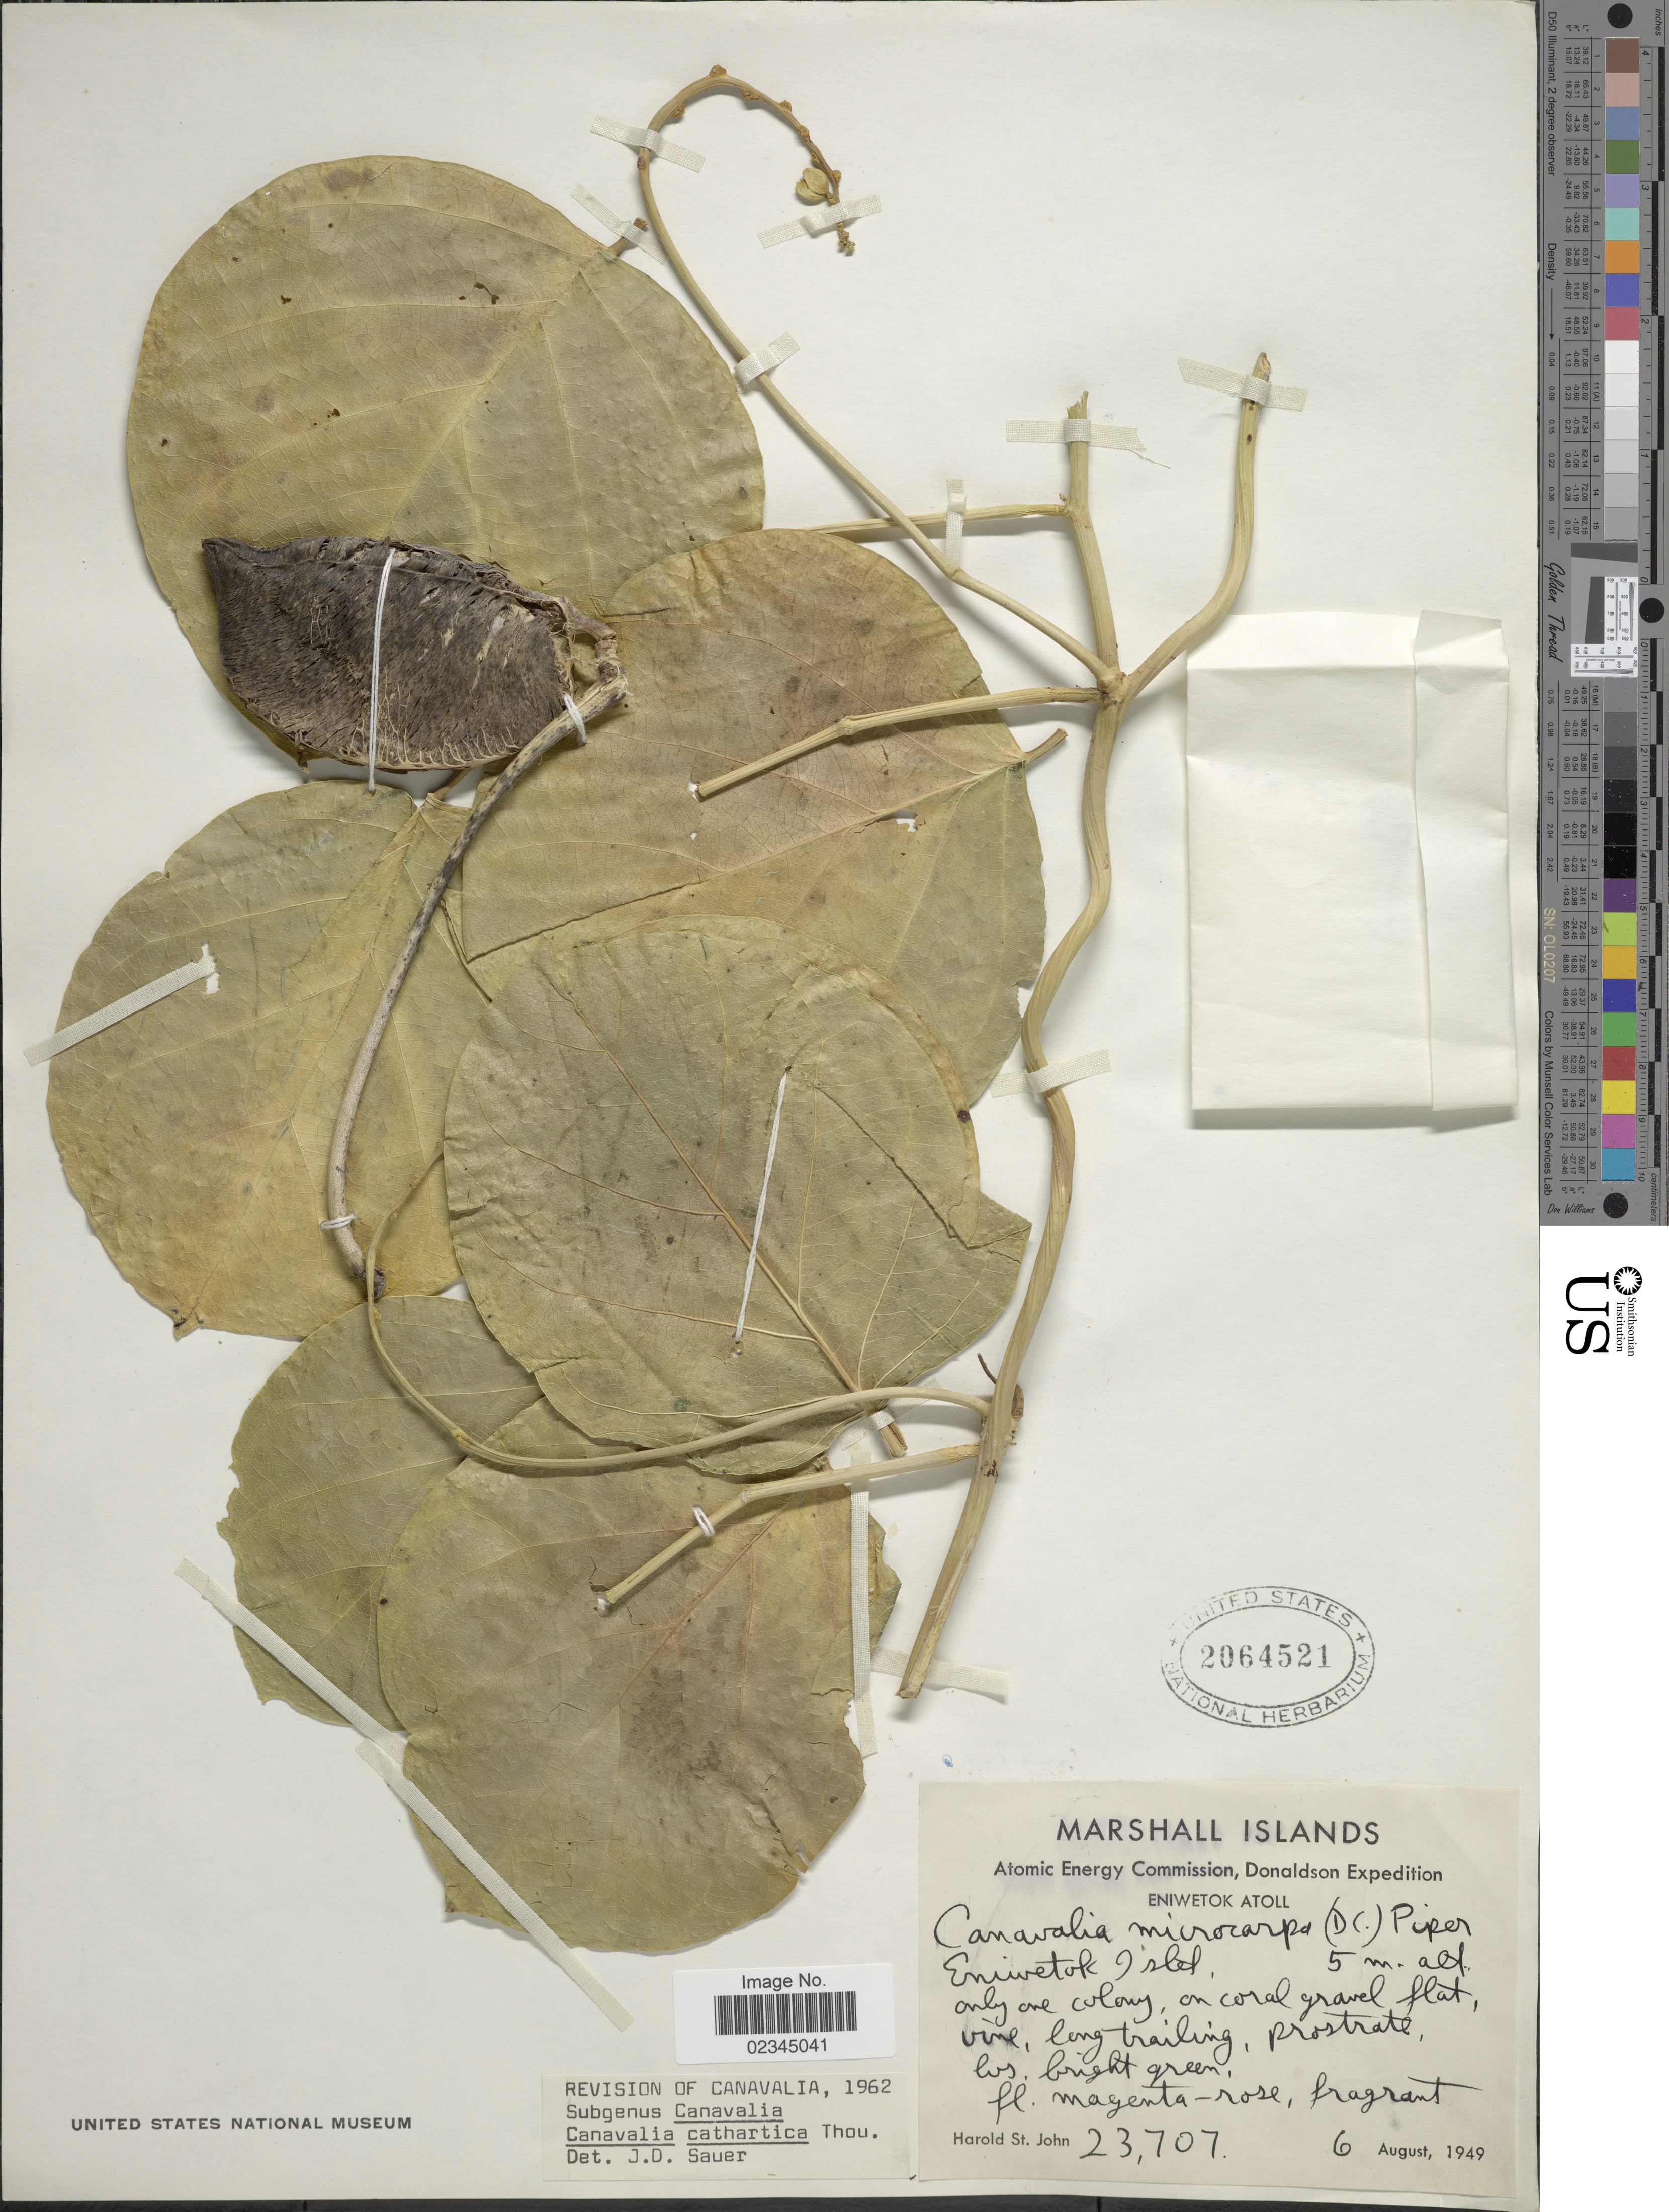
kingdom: Plantae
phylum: Tracheophyta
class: Magnoliopsida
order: Fabales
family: Fabaceae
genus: Canavalia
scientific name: Canavalia cathartica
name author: Thouars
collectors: H. St. John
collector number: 23707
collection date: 1949-08-06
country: Marshall Islands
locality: Eniwetok Atoll, Eniwetok Islet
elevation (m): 5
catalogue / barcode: US 2064521